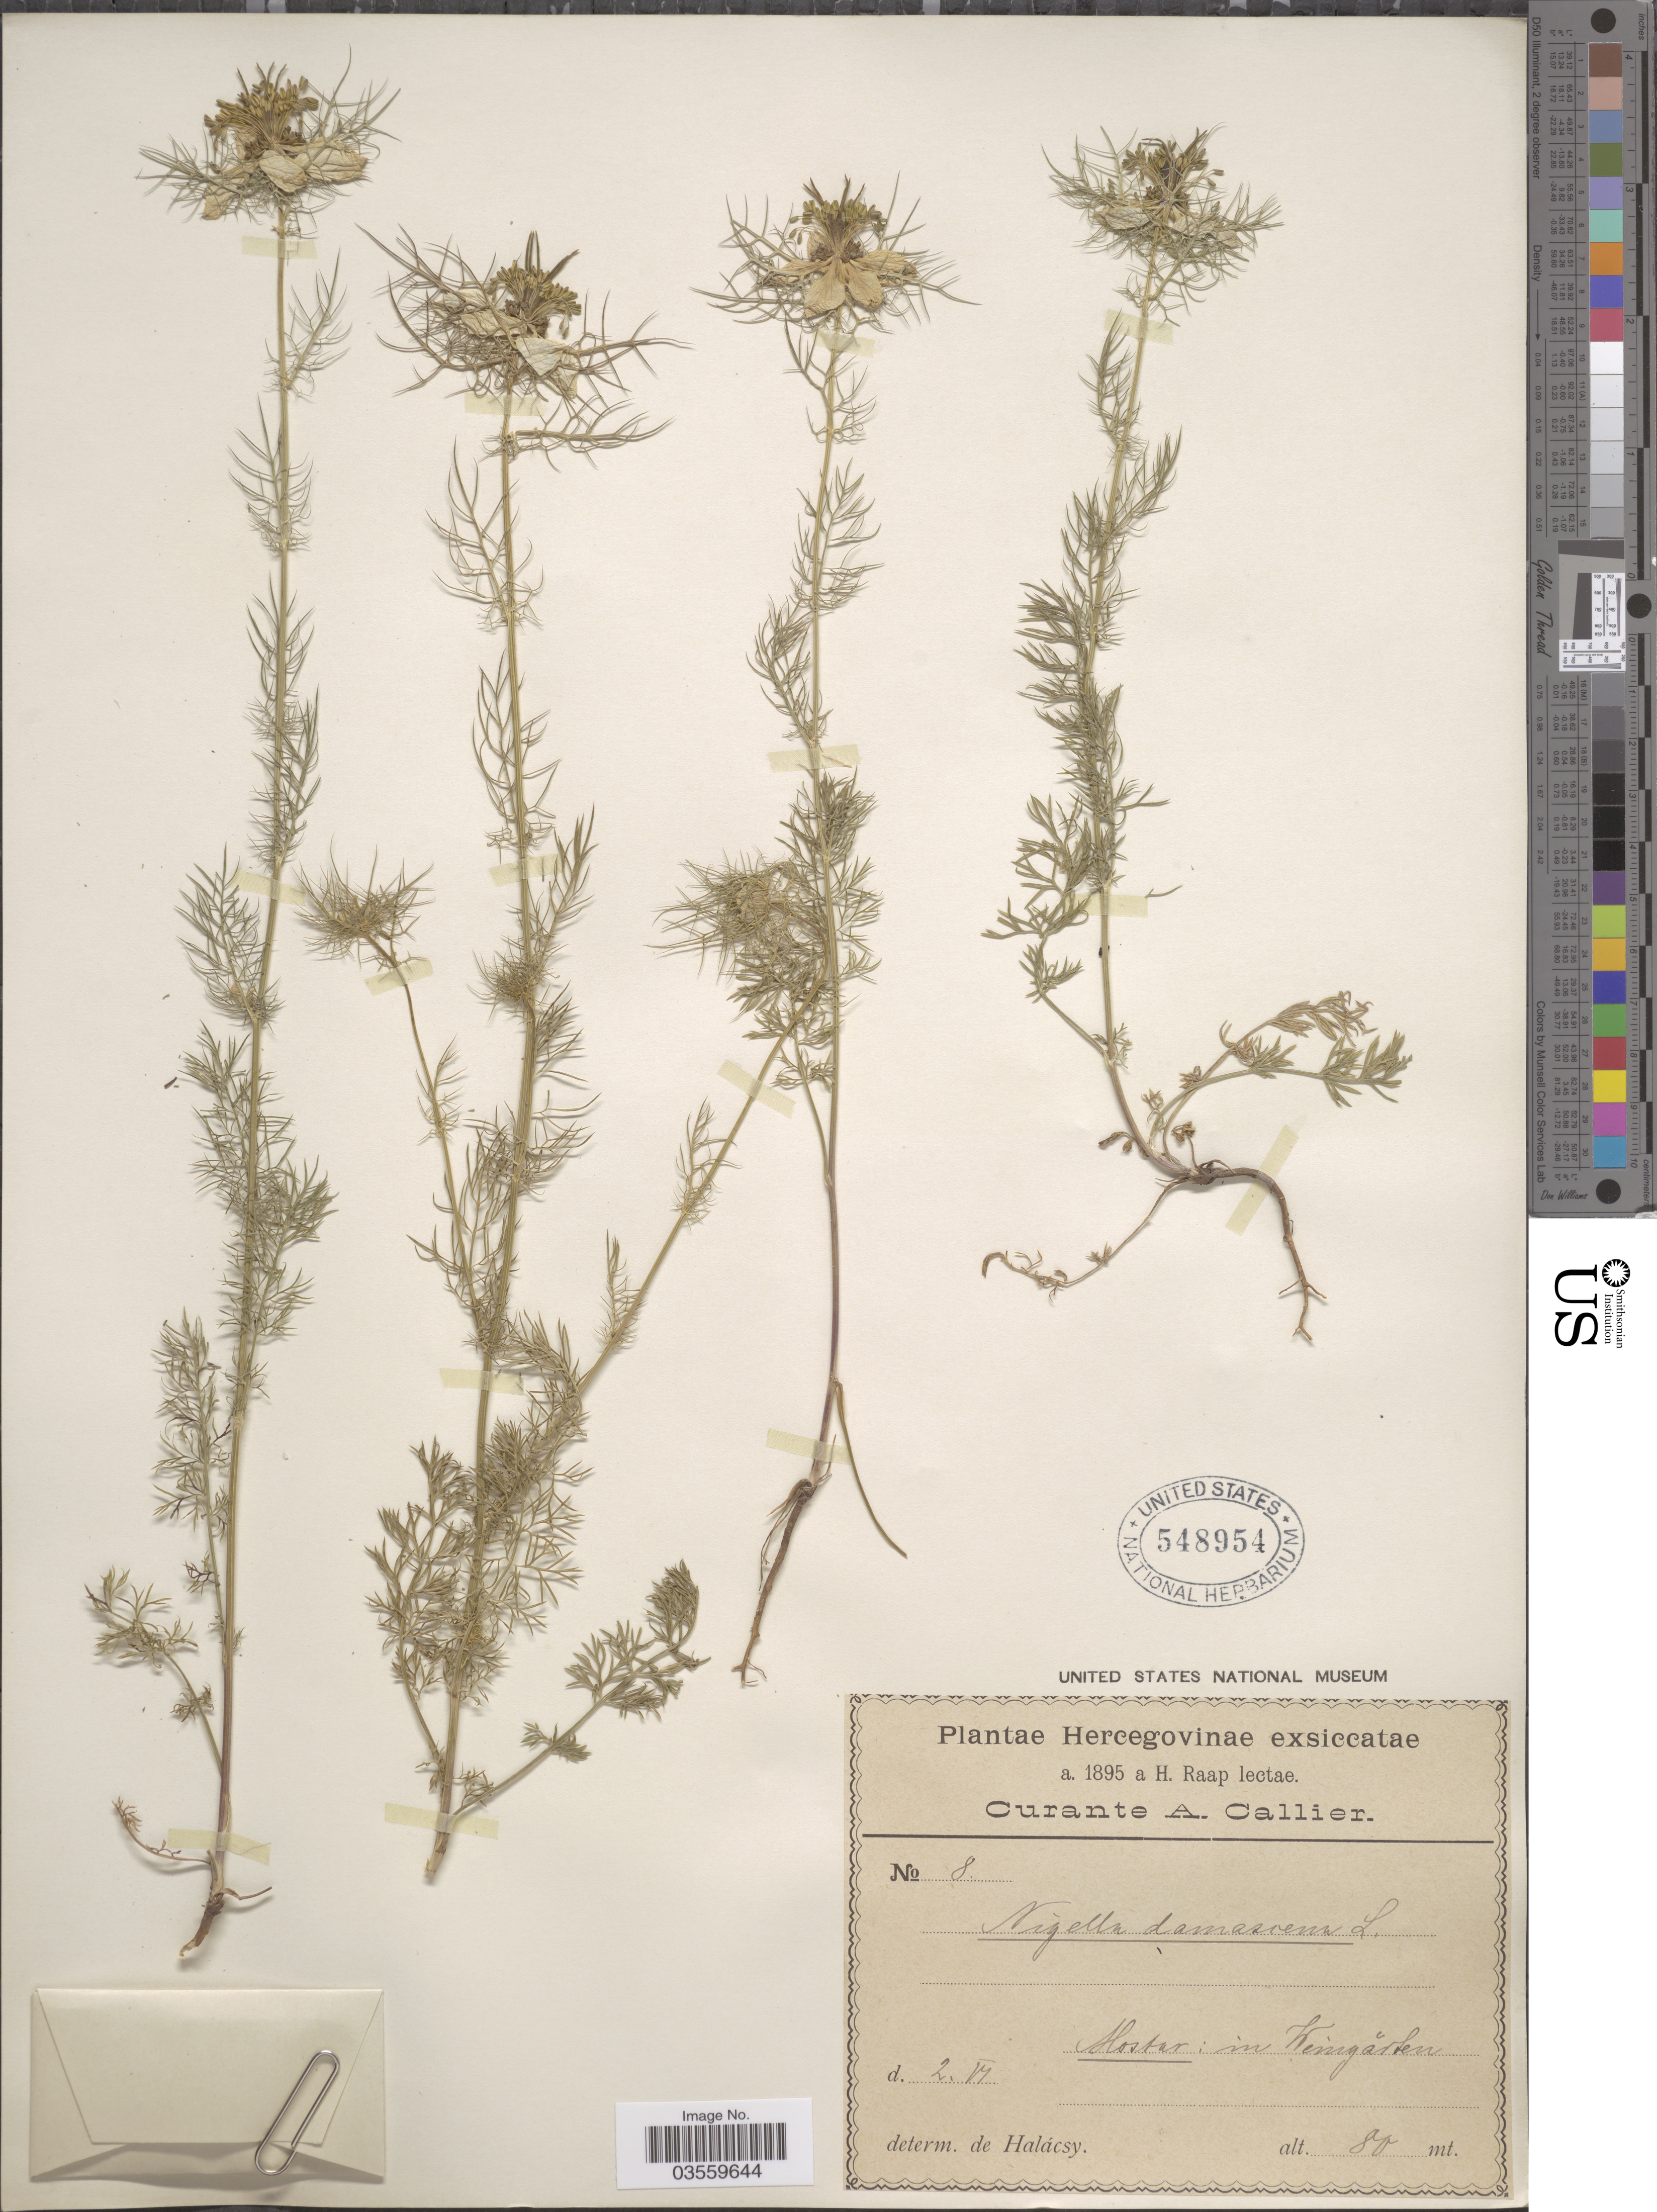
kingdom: Plantae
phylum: Tracheophyta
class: Magnoliopsida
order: Ranunculales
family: Ranunculaceae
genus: Nigella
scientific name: Nigella damascena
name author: L.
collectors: H. Raap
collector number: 8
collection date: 1895-06-02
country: Bosnia and Herzegovina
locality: Hercegovinae. Mostar: in Weingärten.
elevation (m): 80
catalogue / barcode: US 548954